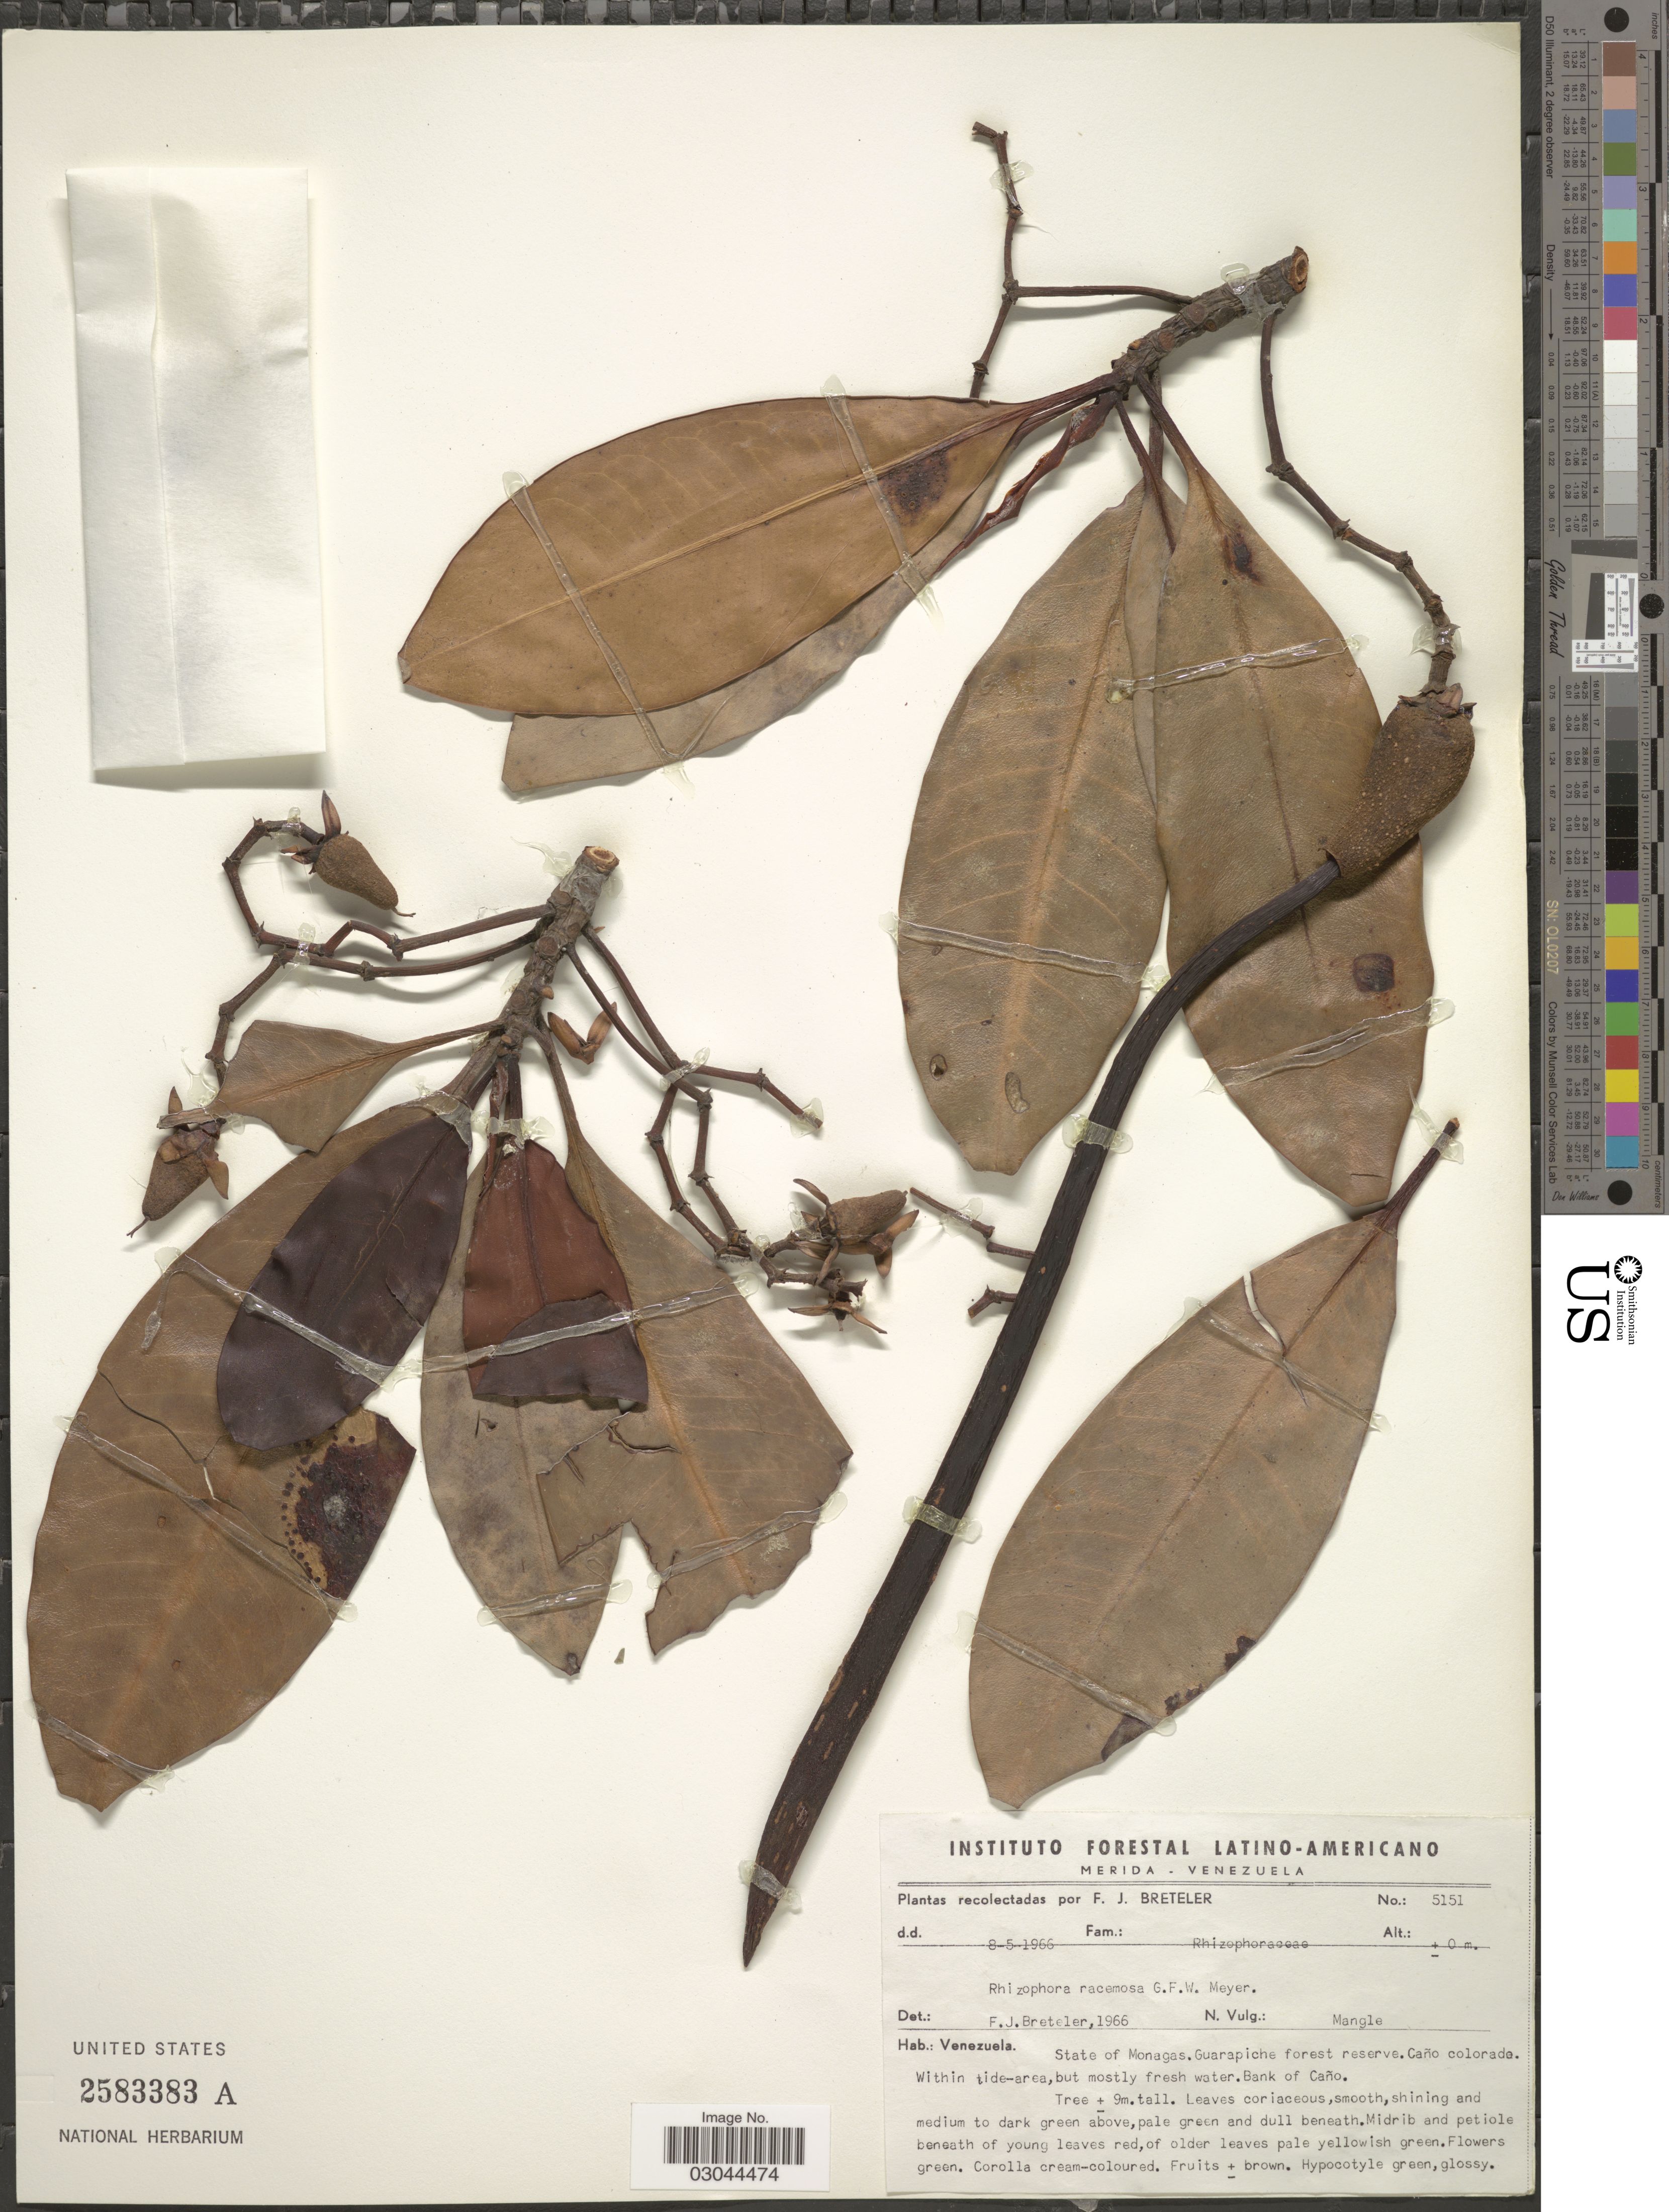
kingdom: Plantae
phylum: Tracheophyta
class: Magnoliopsida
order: Malpighiales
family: Rhizophoraceae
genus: Rhizophora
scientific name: Rhizophora racemosa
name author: G. Mey.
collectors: F. J. Breteler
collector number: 5151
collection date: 1966-05-08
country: Venezuela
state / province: Monagas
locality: State of Monagas. Guarapiche forest reserve. Caño colorado. Bank of Caño.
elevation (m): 0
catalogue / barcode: US 2583383A